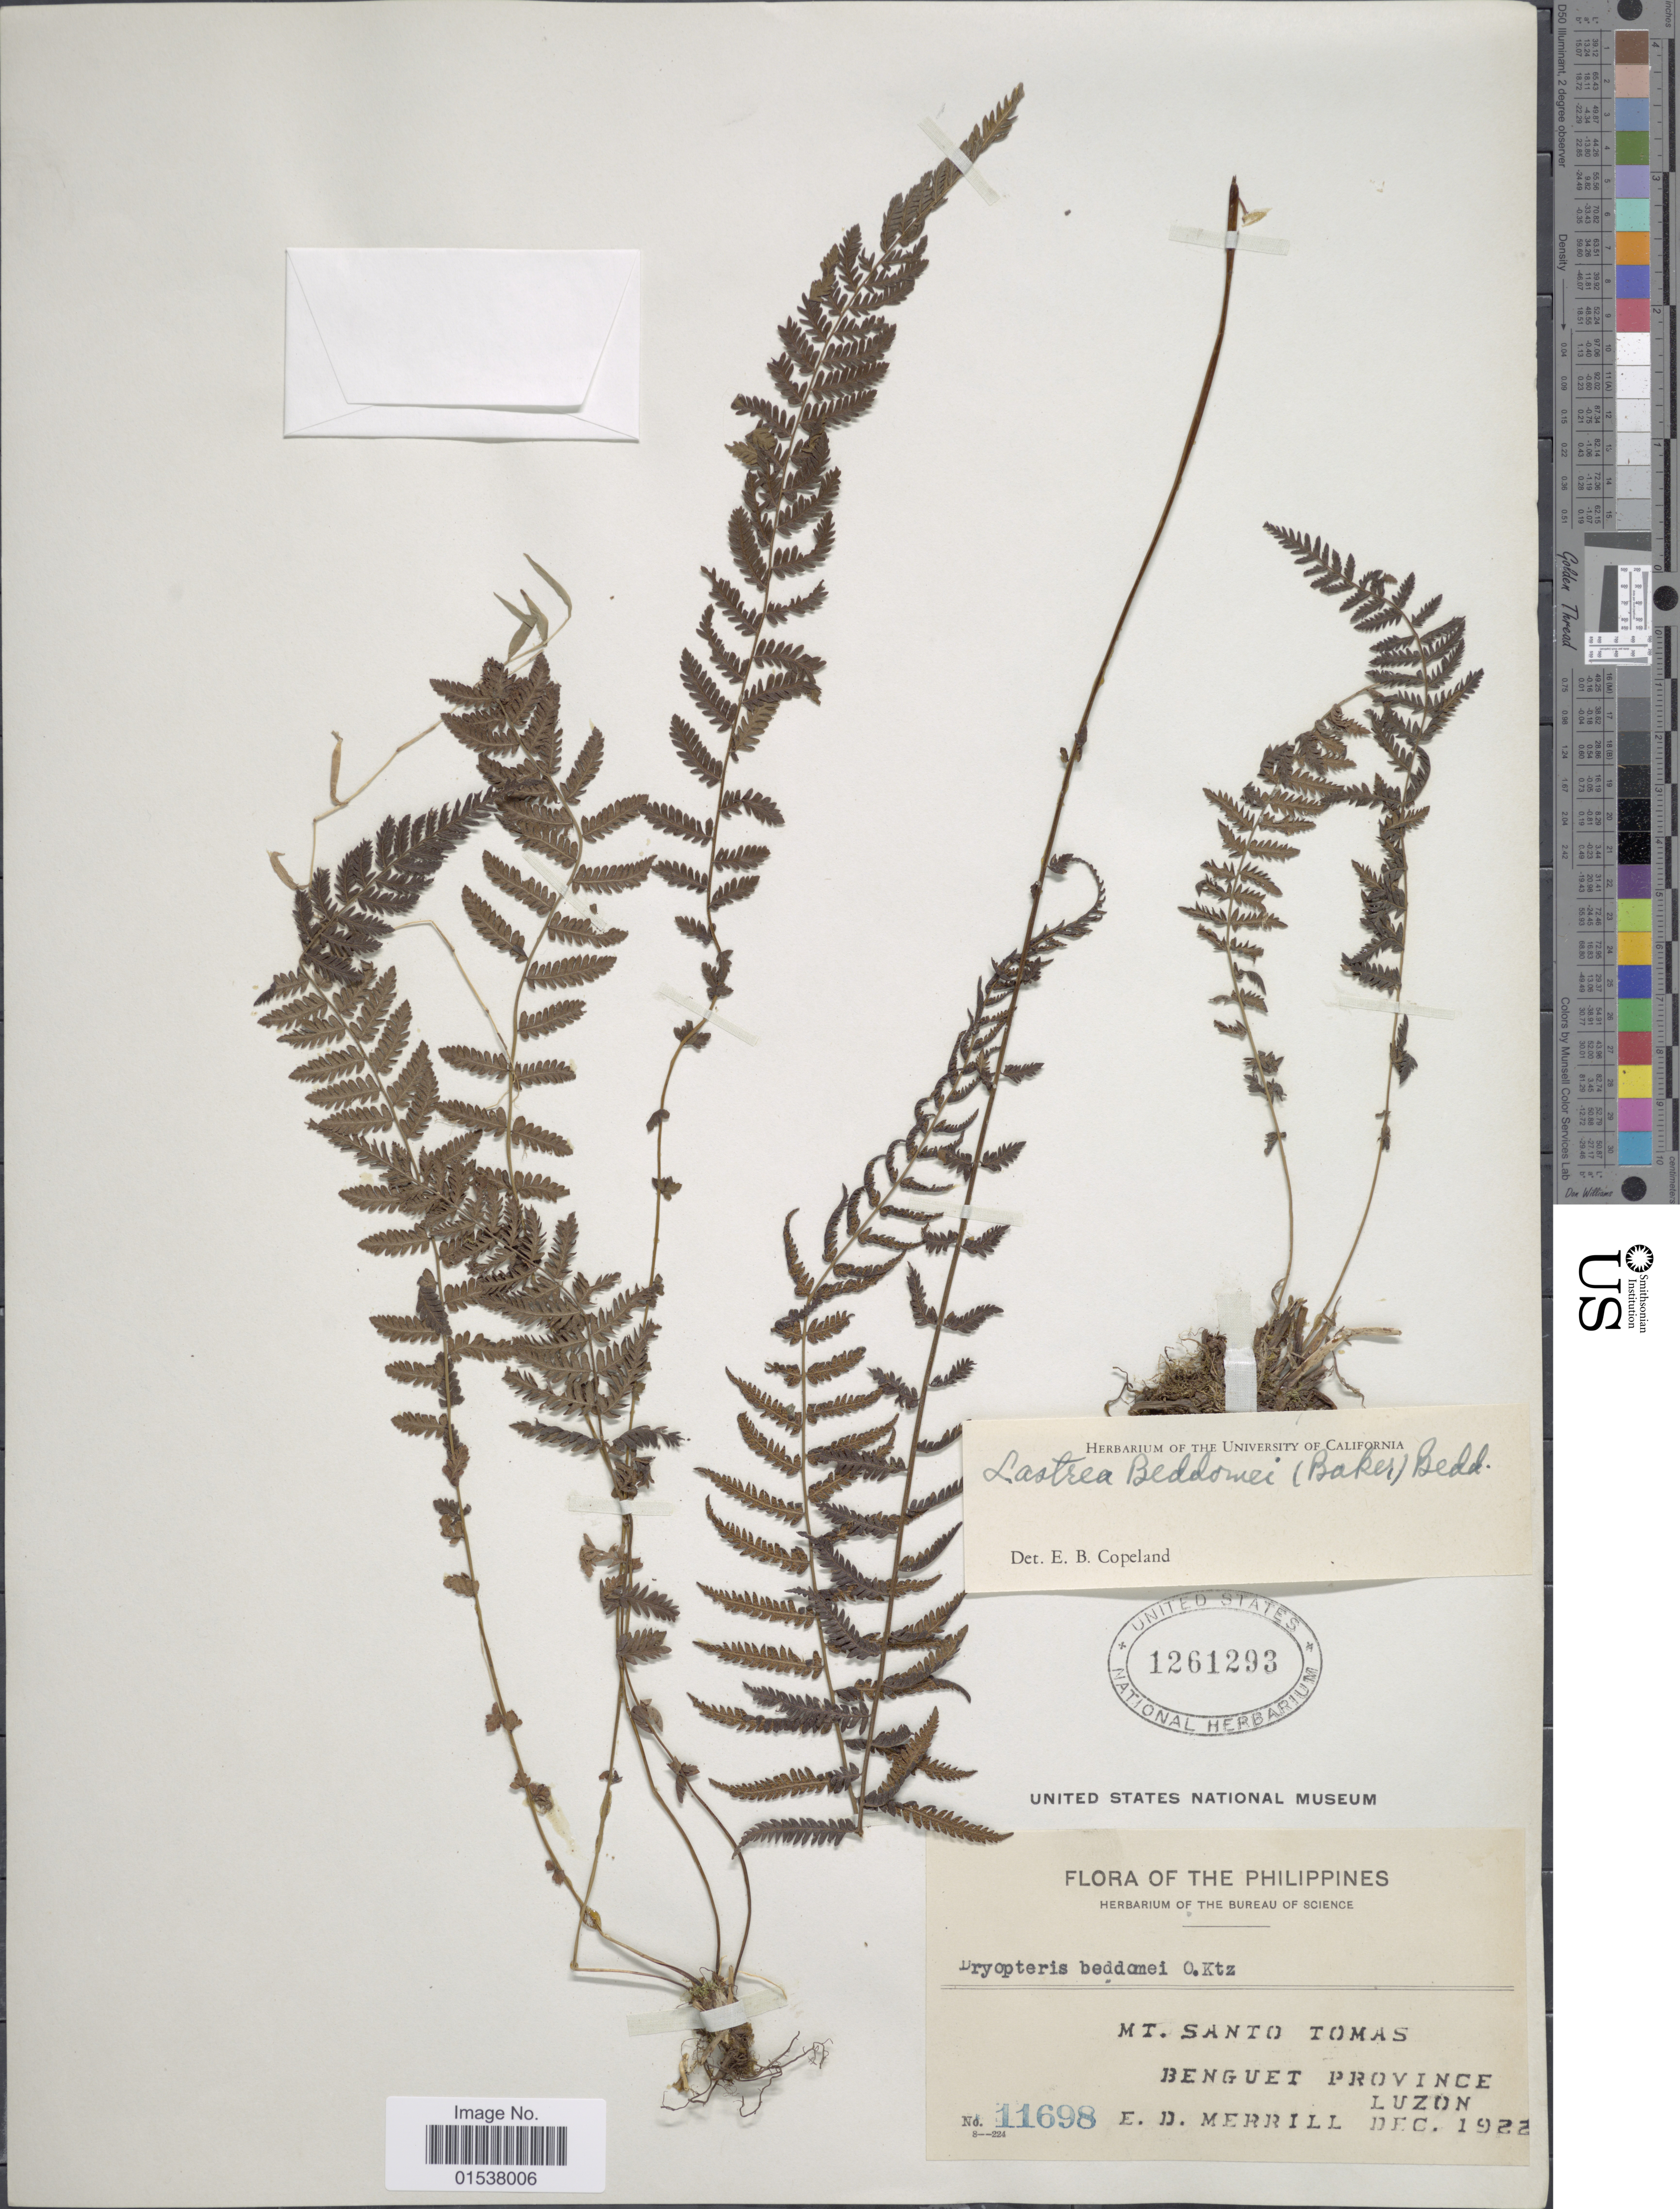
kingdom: Plantae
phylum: Tracheophyta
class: Polypodiopsida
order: Polypodiales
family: Thelypteridaceae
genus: Parathelypteris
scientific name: Parathelypteris beddomei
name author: (Baker) Ching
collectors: E. D. Merrill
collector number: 11698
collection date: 1922-12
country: Philippines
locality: Mt. Santo Tomas, Benguet Province, Luzon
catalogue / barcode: US 1261293